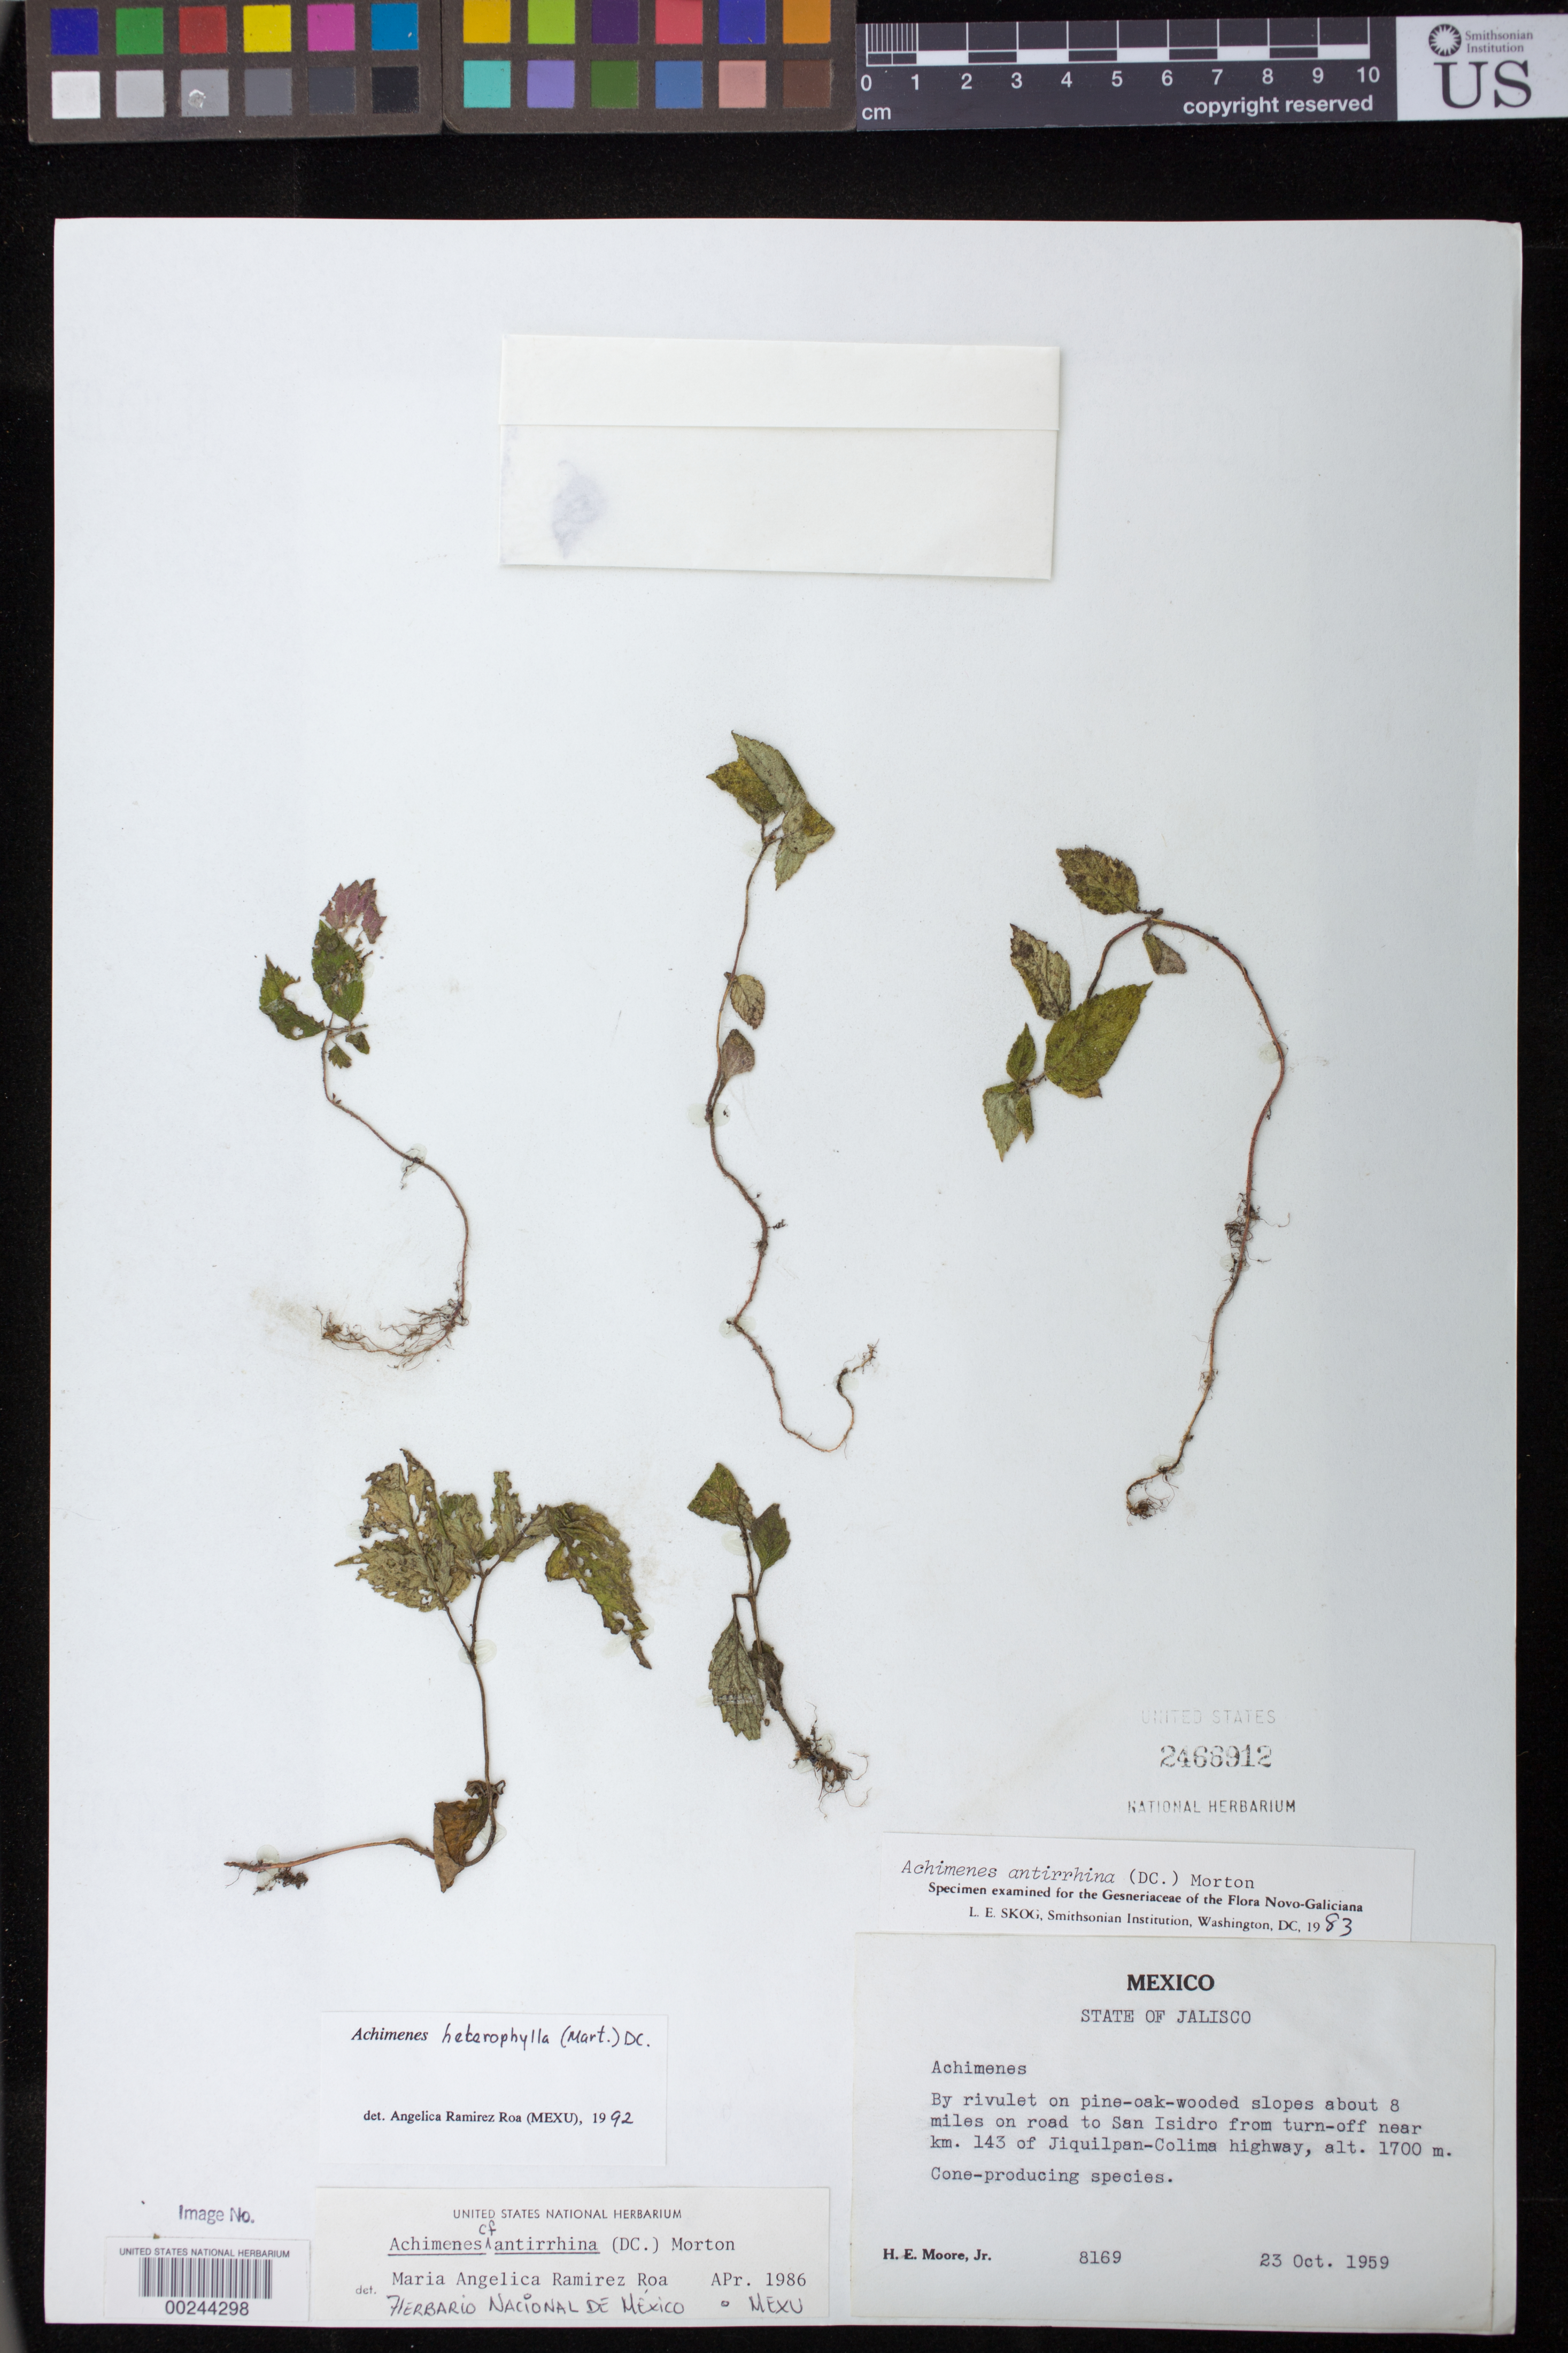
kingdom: Plantae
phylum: Tracheophyta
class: Magnoliopsida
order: Lamiales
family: Gesneriaceae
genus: Achimenes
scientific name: Achimenes antirrhina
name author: (DC.) C.V. Morton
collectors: H. E. Moore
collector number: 8169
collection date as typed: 23 Oct 1959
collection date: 1959-10-23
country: Mexico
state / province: Jalisco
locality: About 8 mi on road to San Isidro from turn-off near km 143 of Jiquilpan-Colima highway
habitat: By rivulet on pine-oak-wooded slopes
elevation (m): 1700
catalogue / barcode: US 2466912